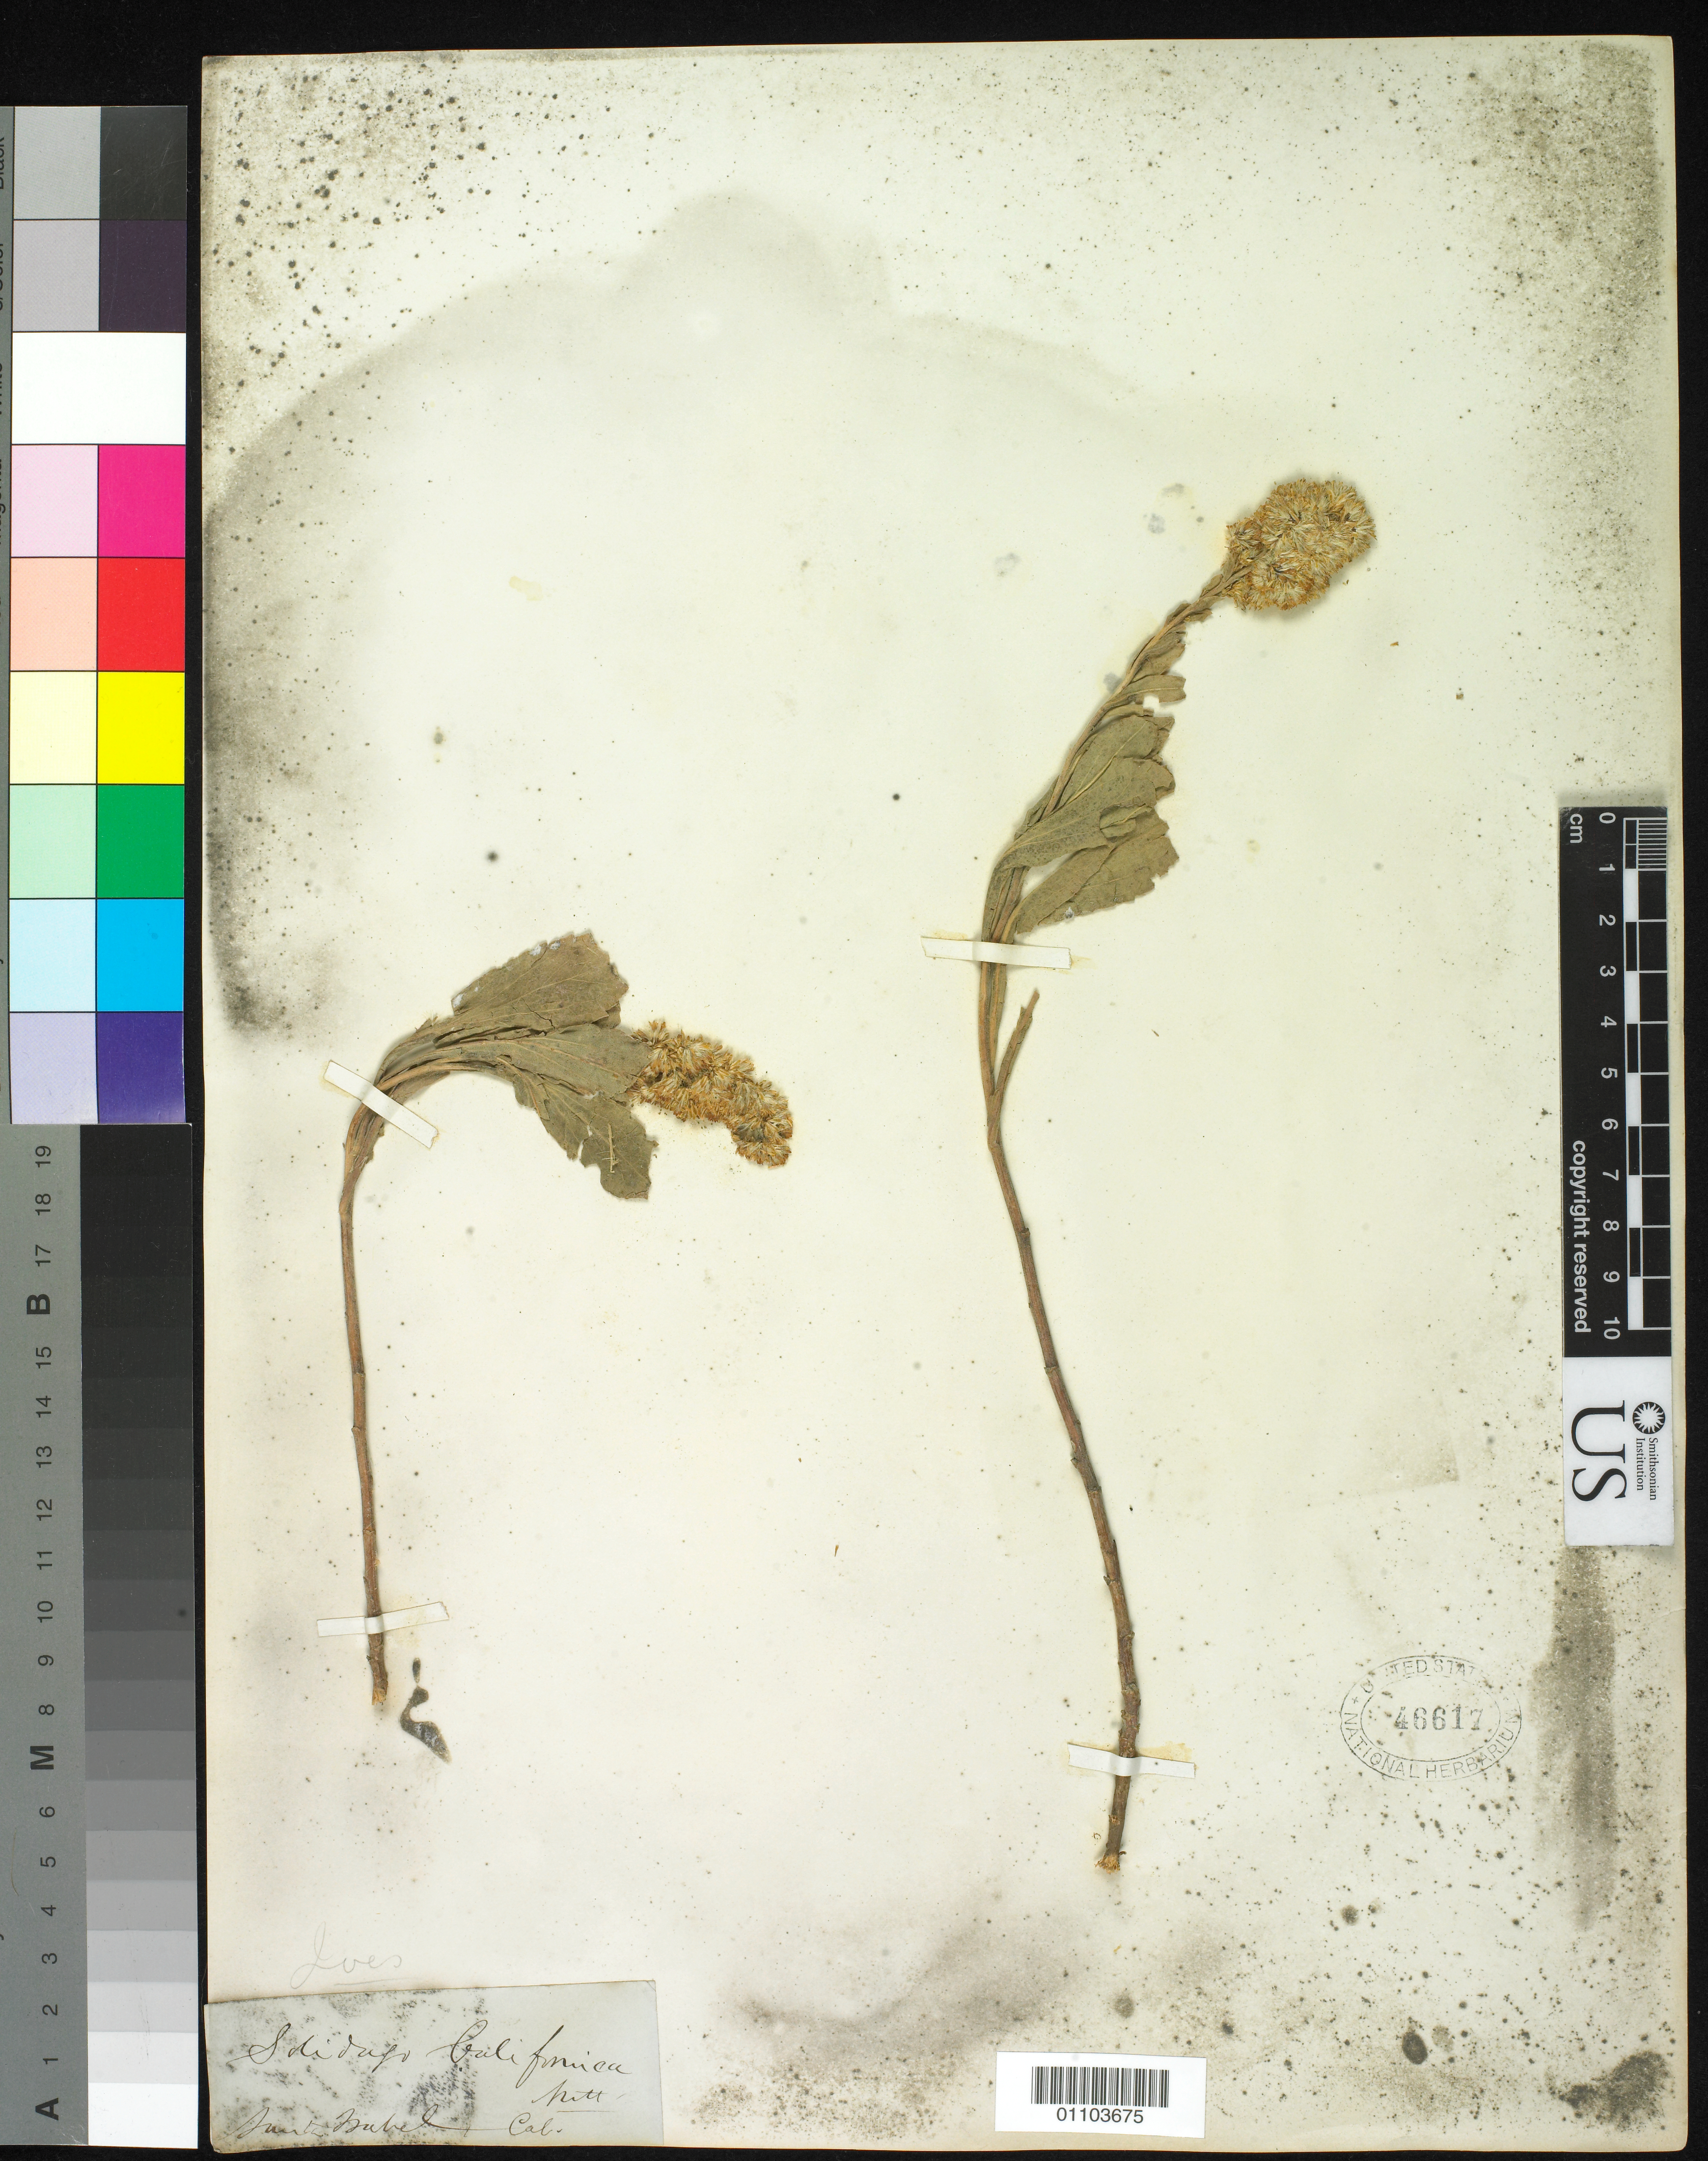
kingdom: Plantae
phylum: Tracheophyta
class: Magnoliopsida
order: Asterales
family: Asteraceae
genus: Solidago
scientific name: Solidago californica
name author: Nutt.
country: United States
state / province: California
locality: Santa Isabel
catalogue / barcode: US 46617